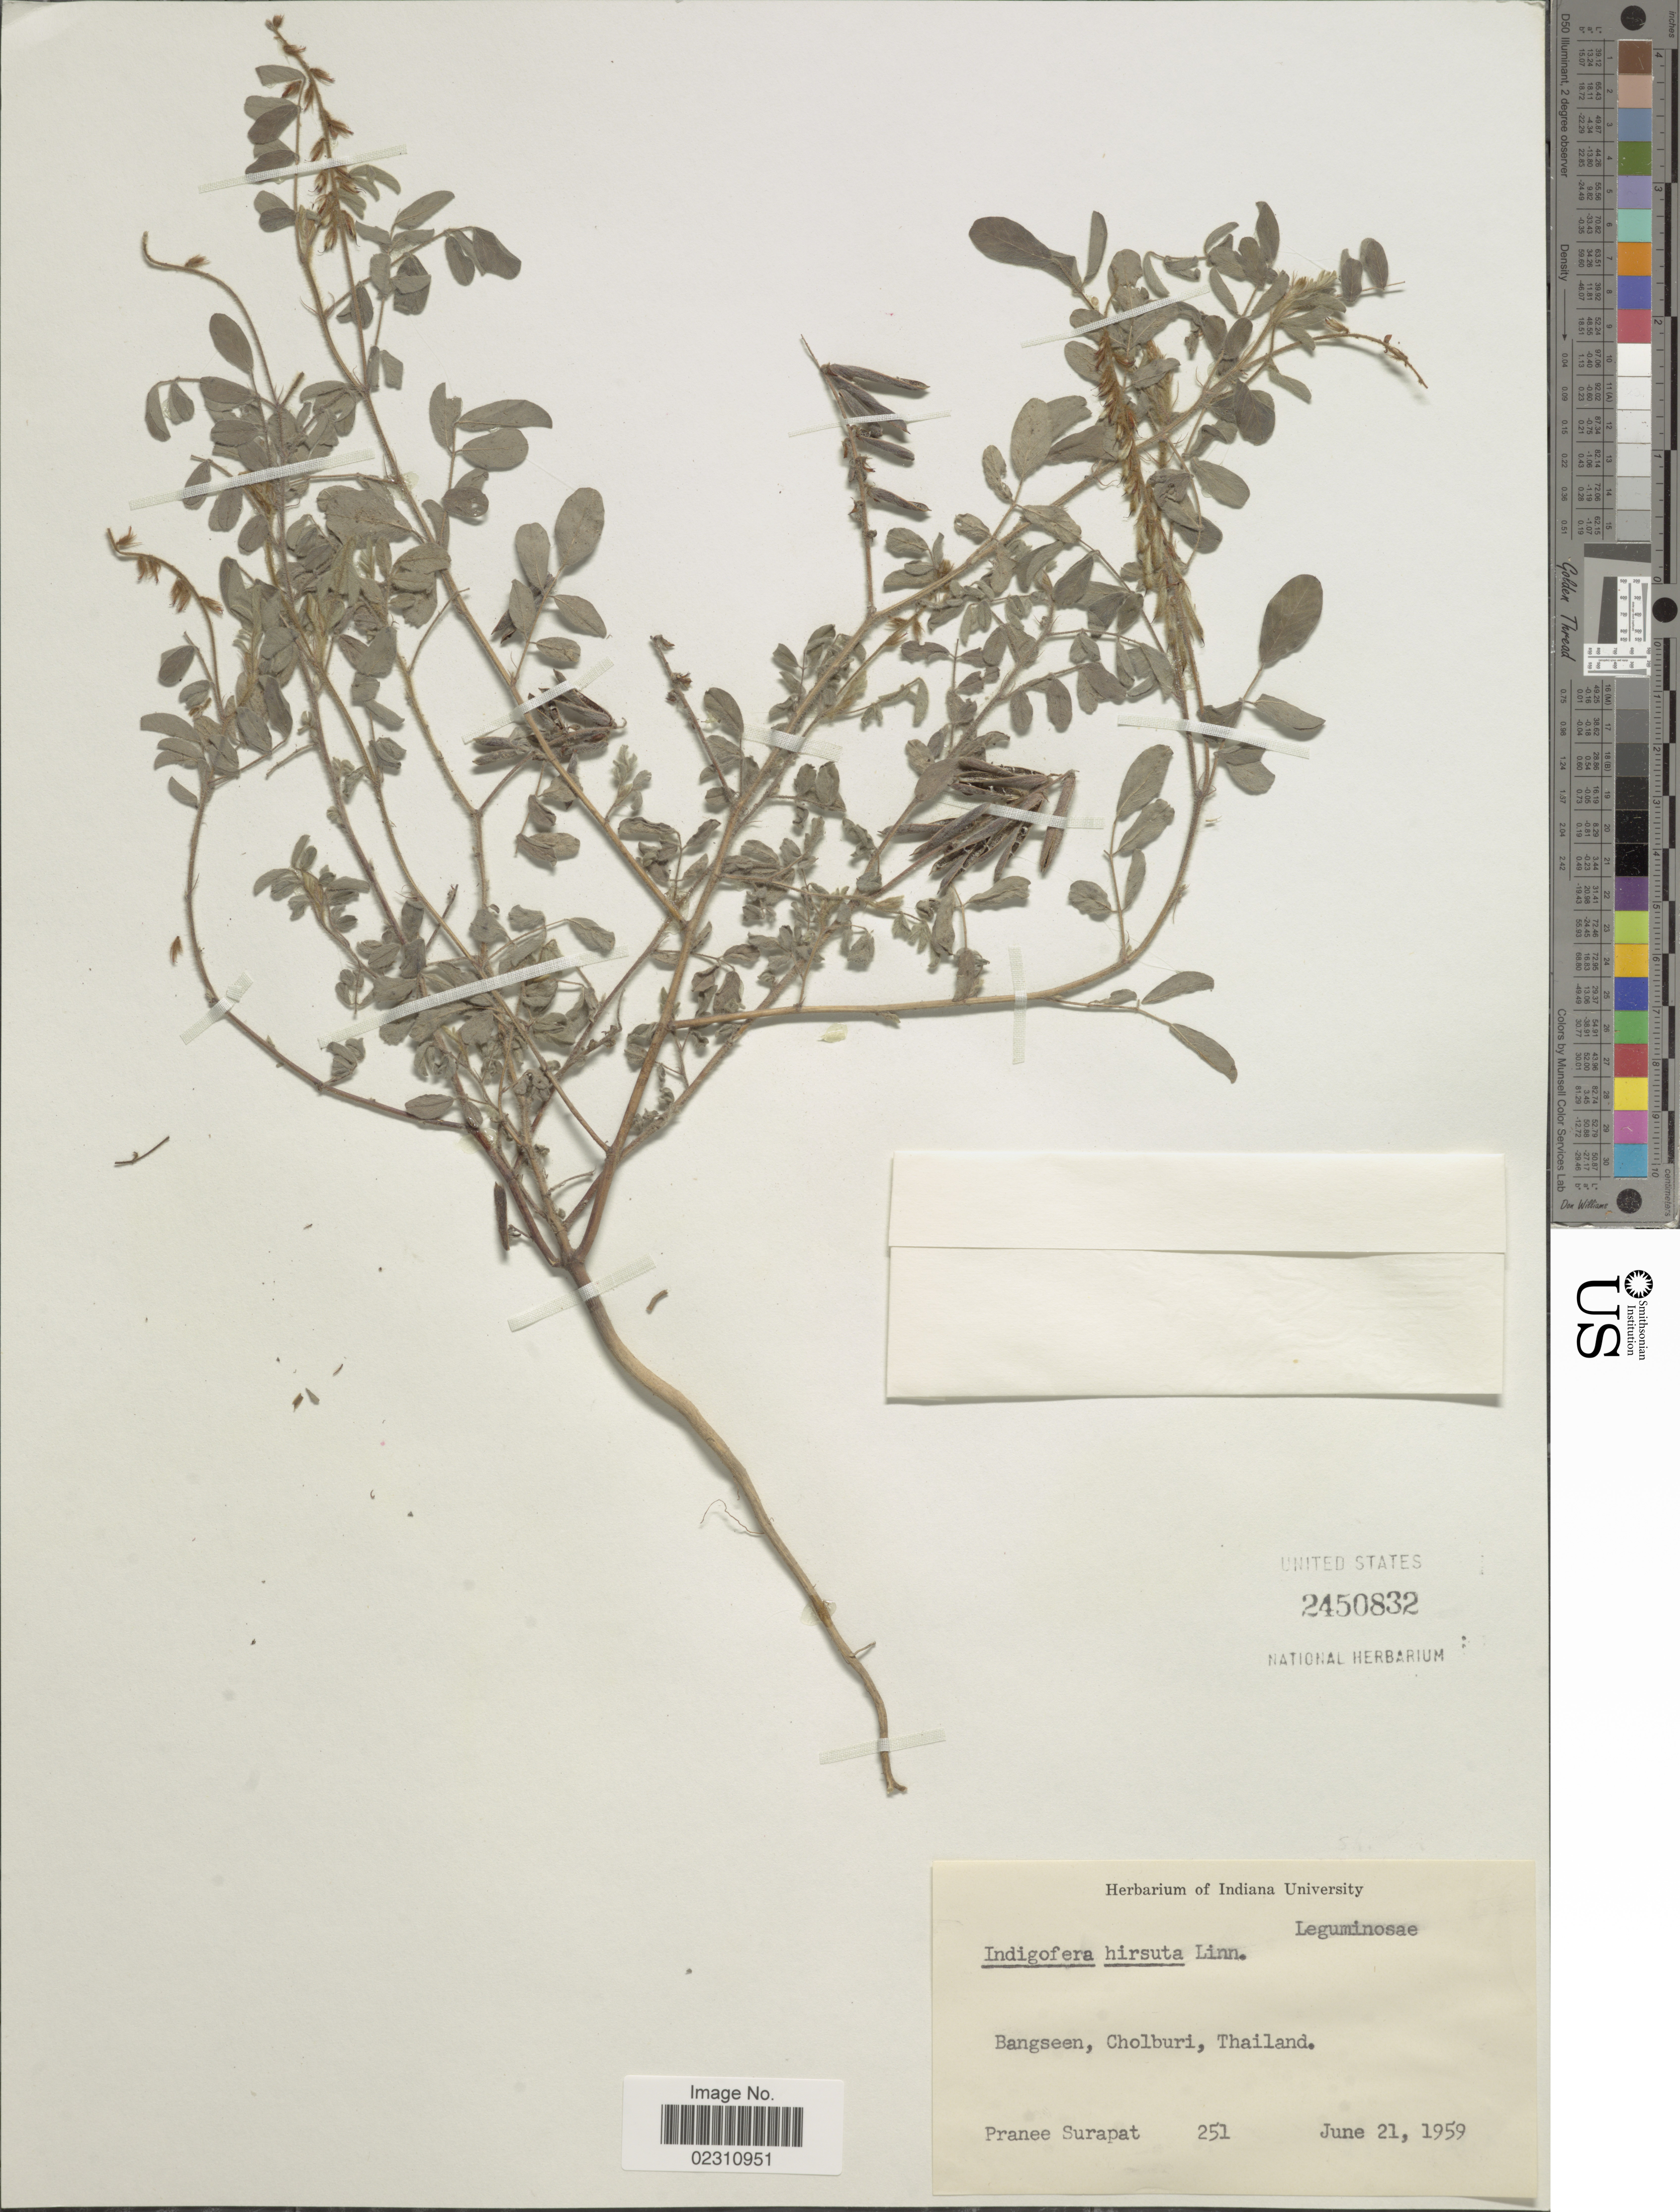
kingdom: Plantae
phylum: Tracheophyta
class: Magnoliopsida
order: Fabales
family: Fabaceae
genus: Indigofera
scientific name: Indigofera hirsuta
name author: L.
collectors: P. Surapat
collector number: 251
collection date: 1959-06-21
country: Thailand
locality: Bangseen, Cholburi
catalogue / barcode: US 2450832